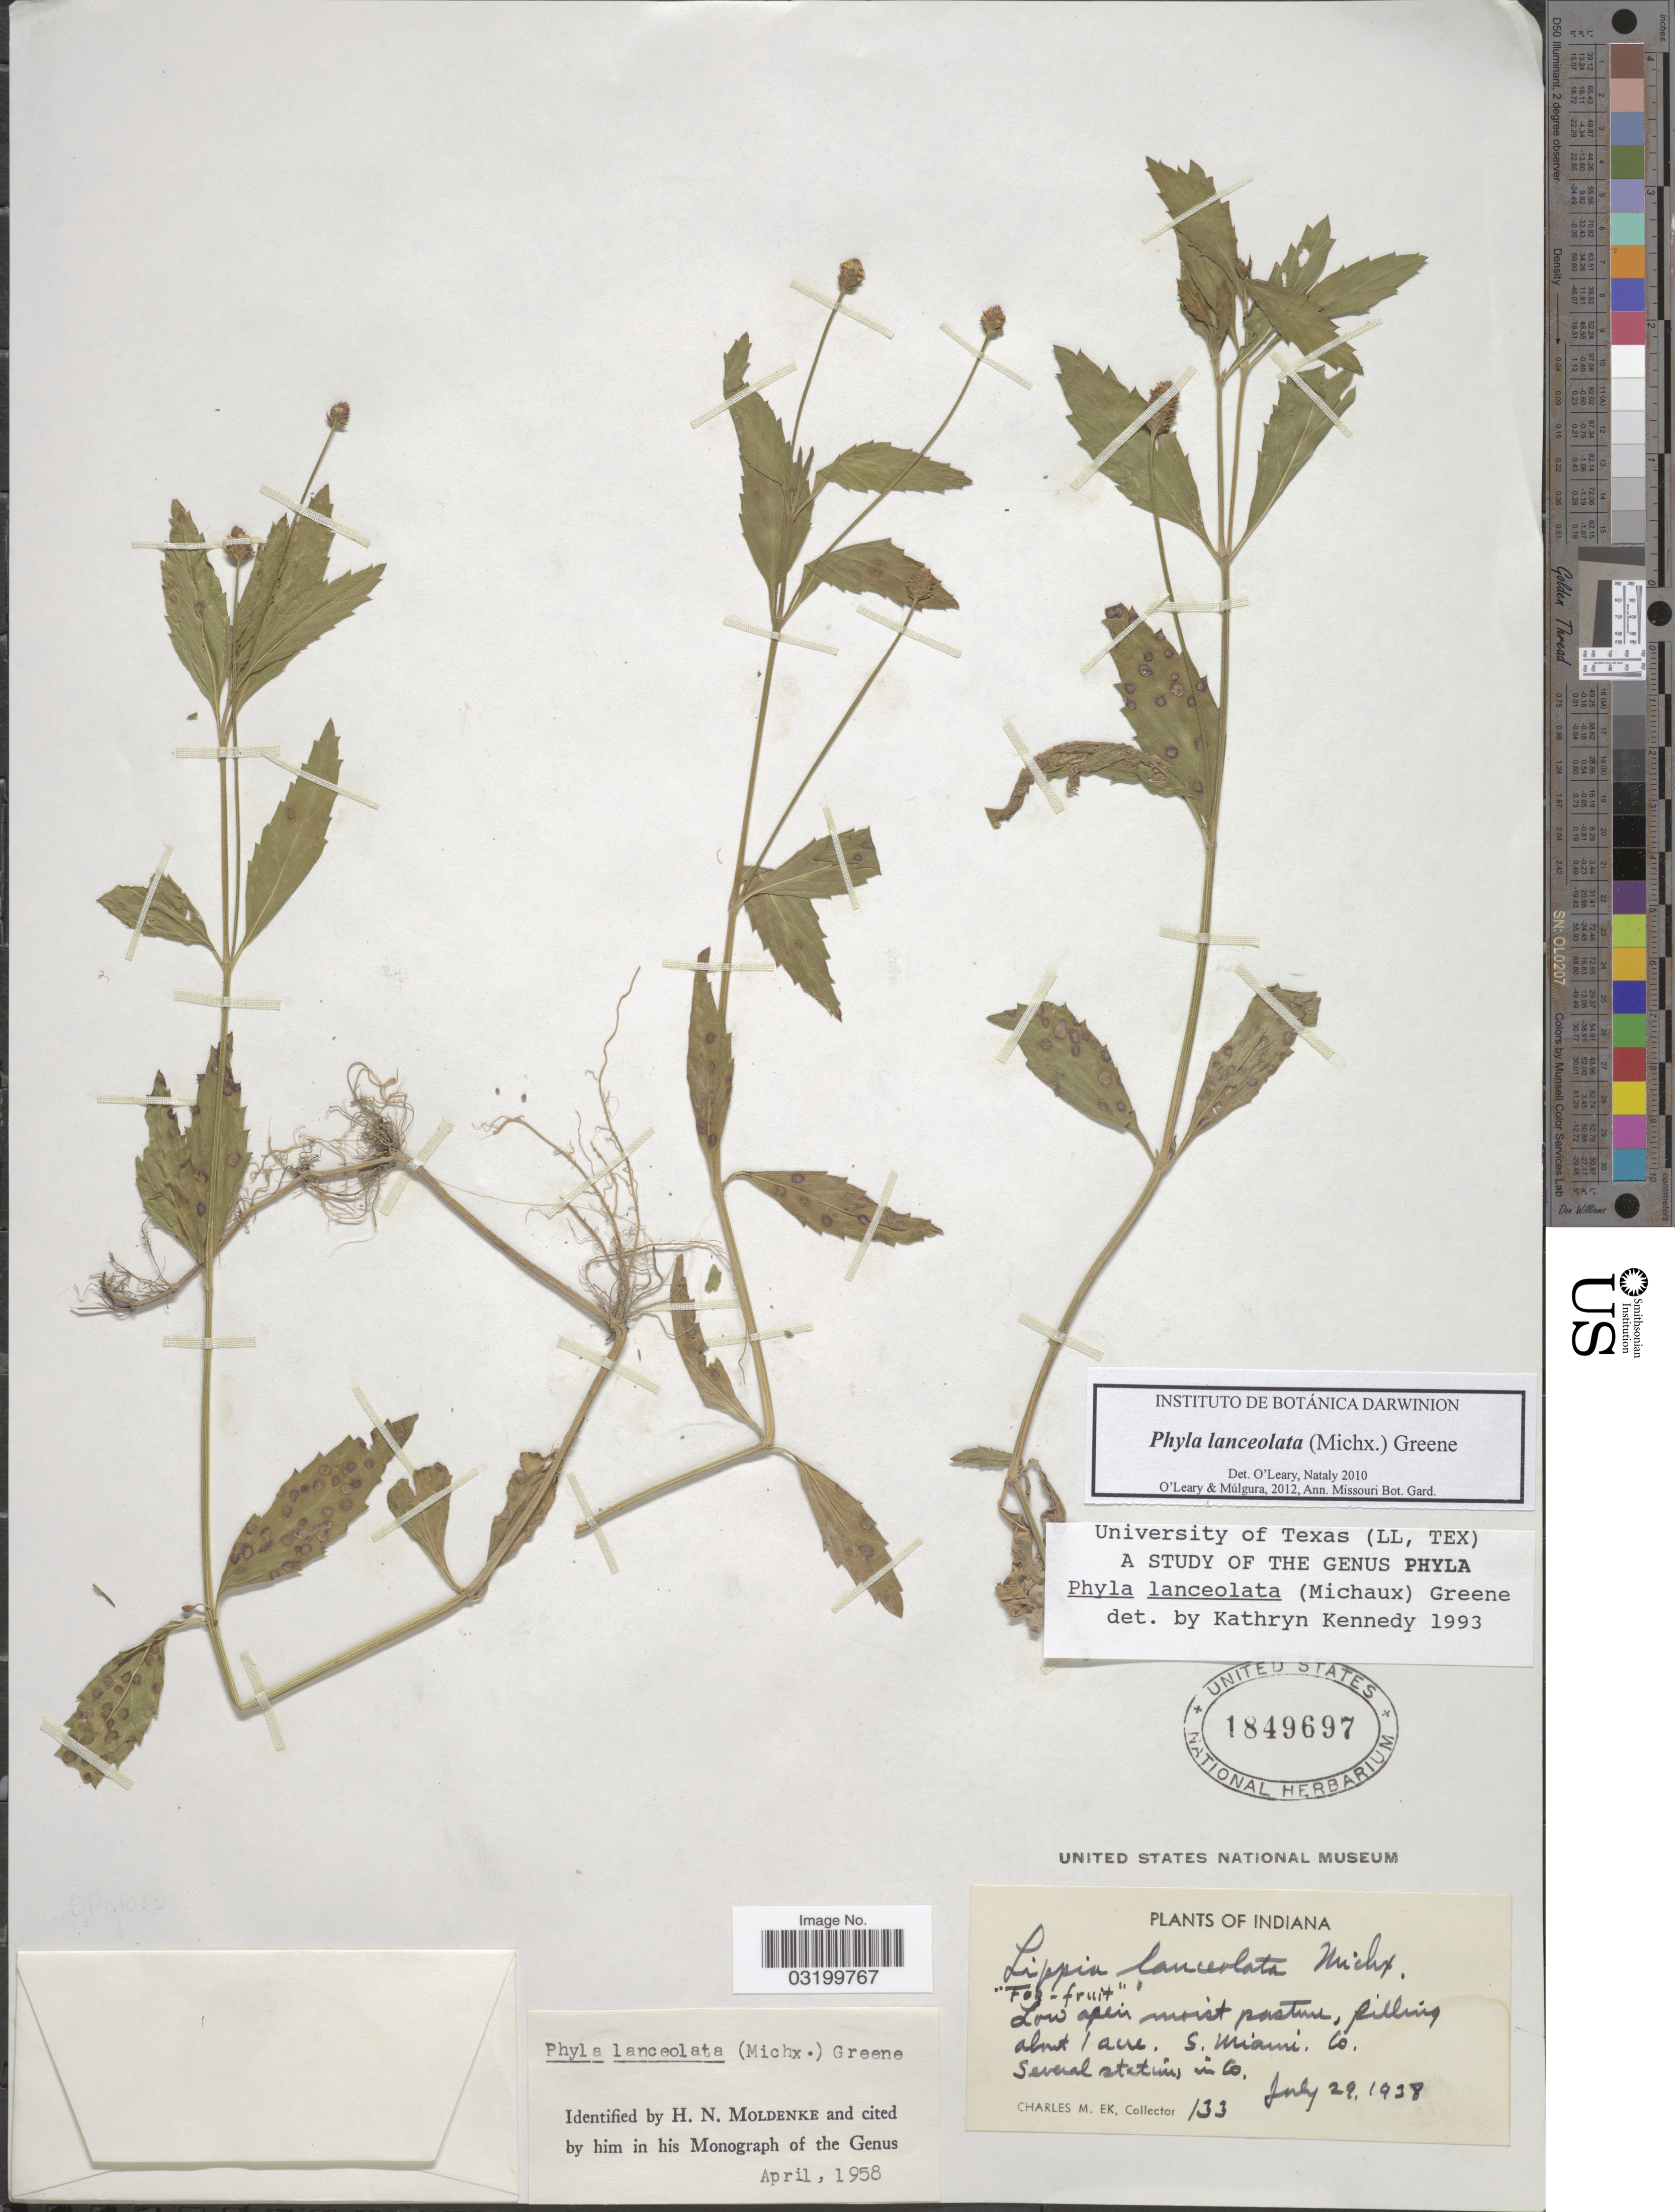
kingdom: Plantae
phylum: Tracheophyta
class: Magnoliopsida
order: Lamiales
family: Verbenaceae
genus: Phyla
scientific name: Phyla lanceolata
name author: (Michx.) Greene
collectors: C. Ek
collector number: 133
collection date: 1938-07-29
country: United States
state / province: Indiana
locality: About 1 acre. S. Miami. Co. Several stations in Co.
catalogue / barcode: US 1849697